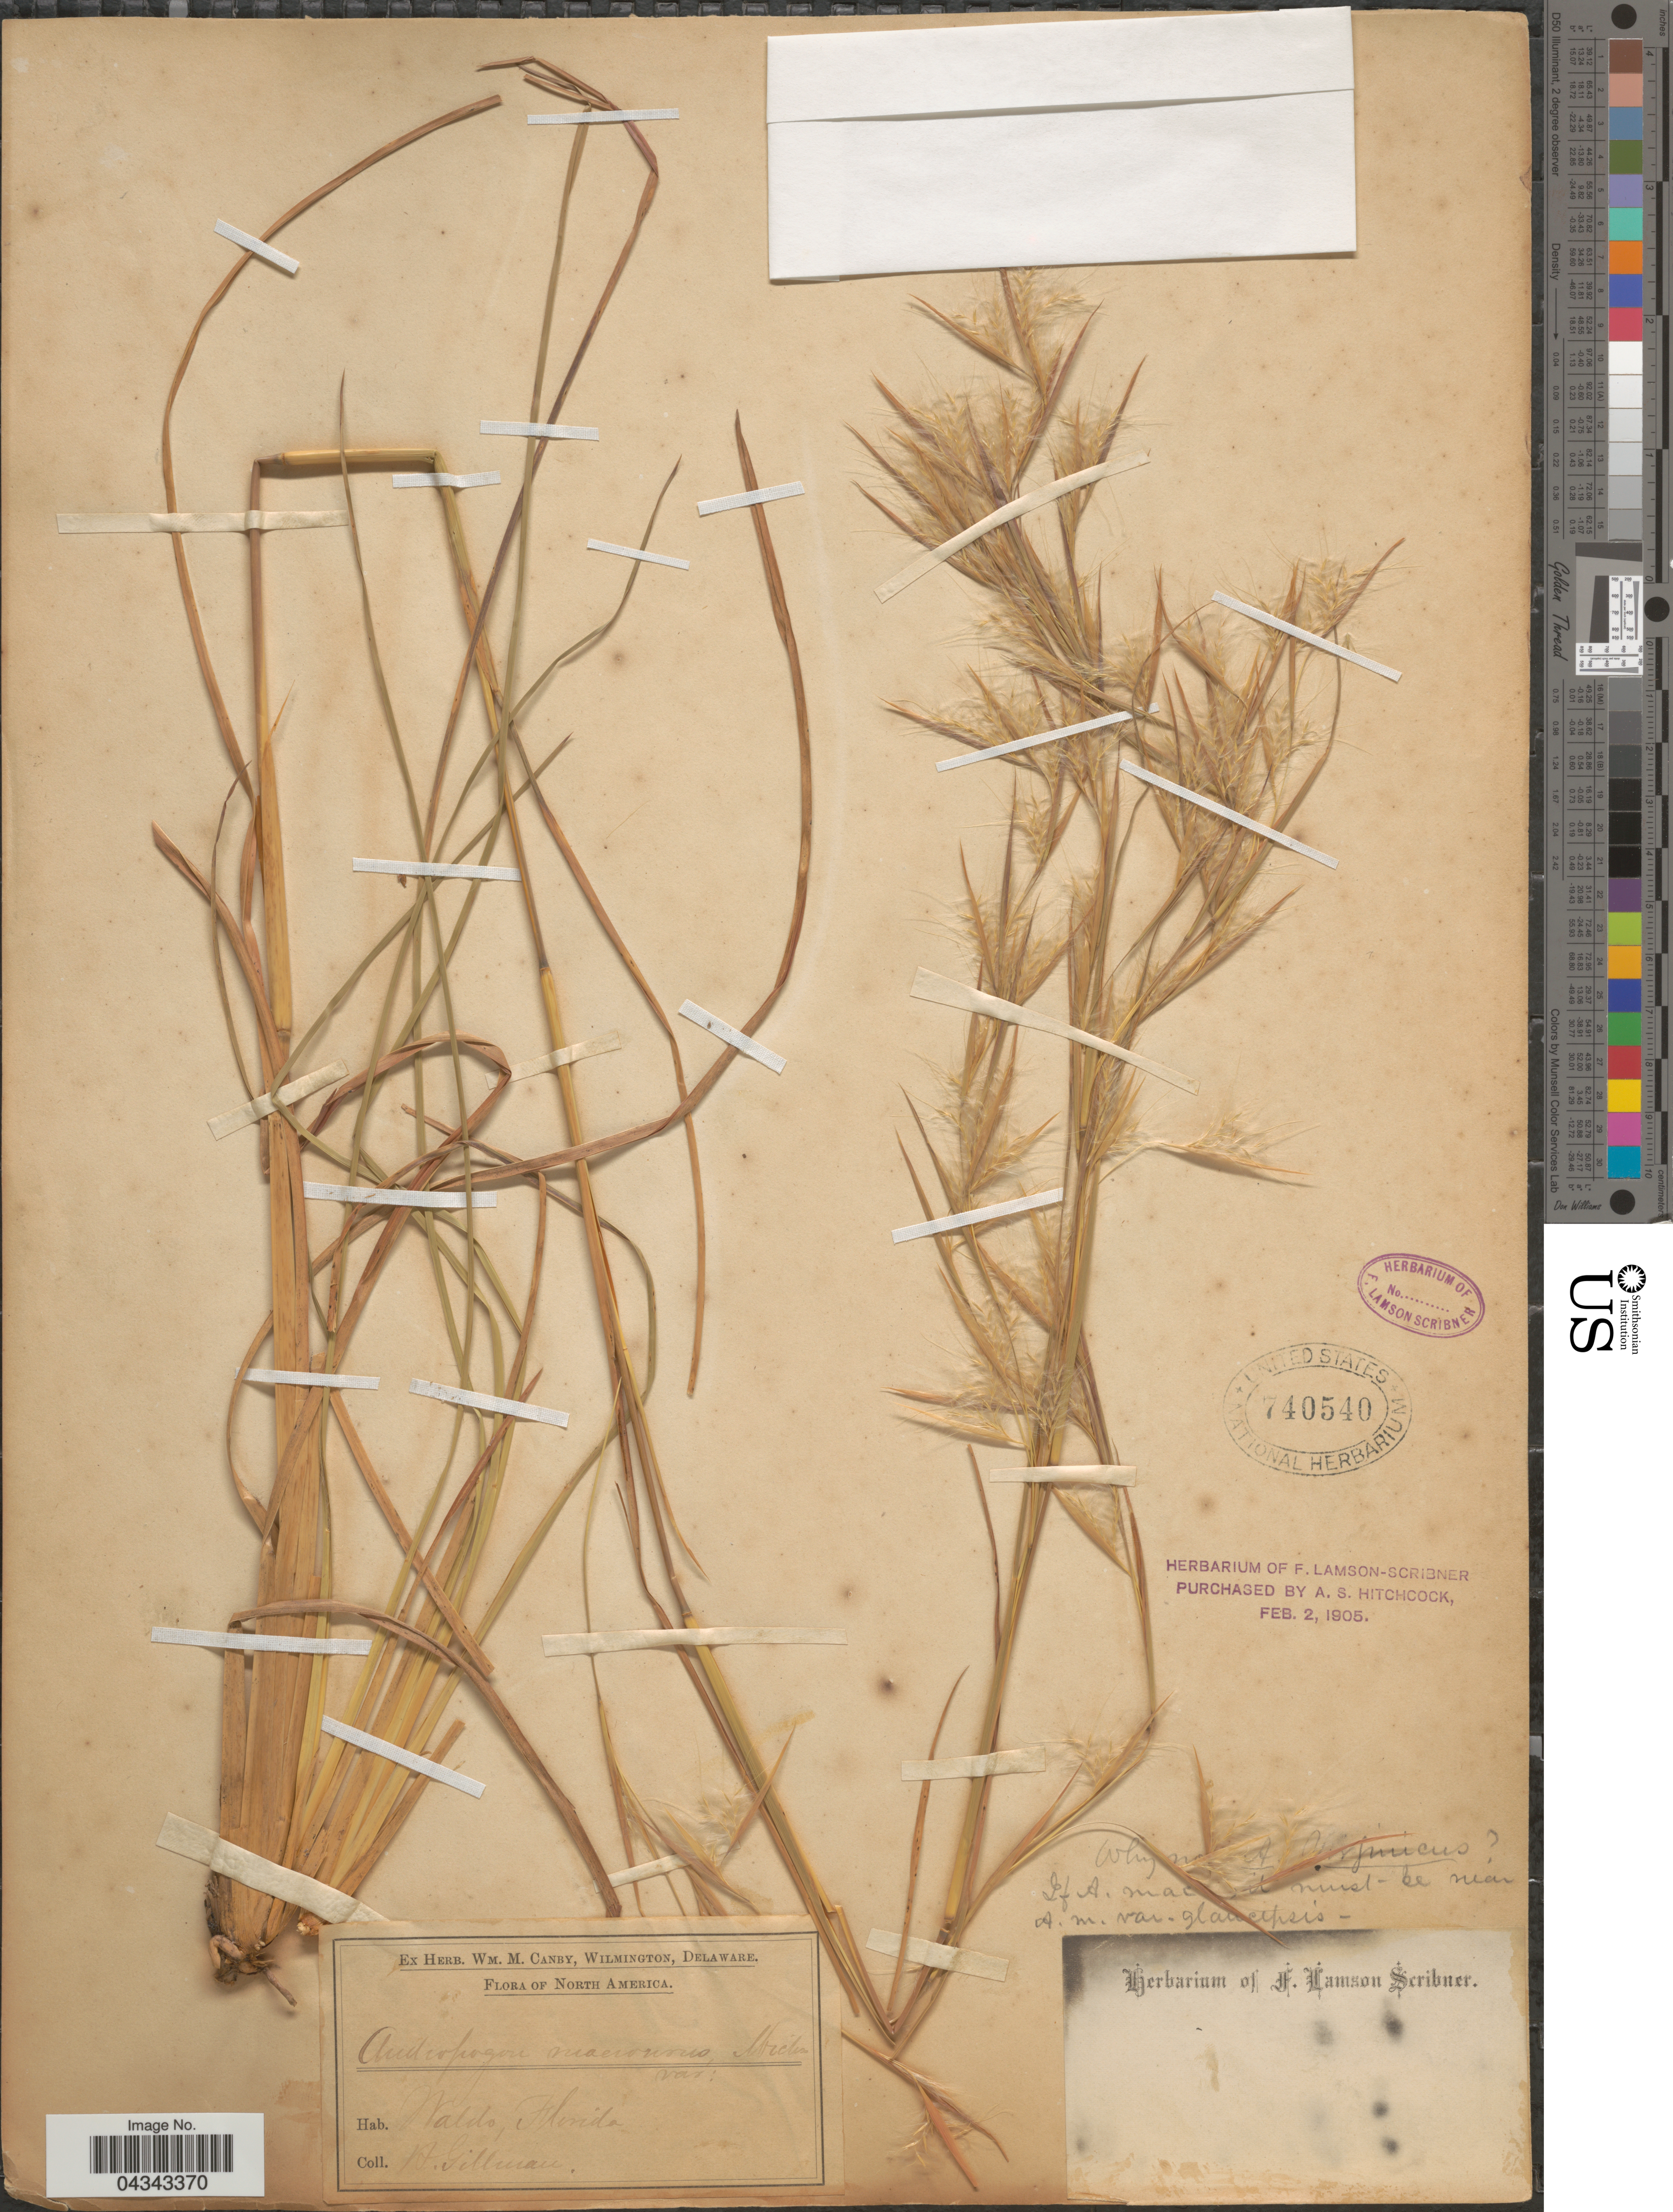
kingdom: Plantae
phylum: Tracheophyta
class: Liliopsida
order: Poales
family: Poaceae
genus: Andropogon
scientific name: Andropogon glomeratus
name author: (Walter) Britton, Stearns & Poggenb.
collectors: H. Gillman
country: United States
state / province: Florida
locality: Waldo.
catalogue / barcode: US 740540